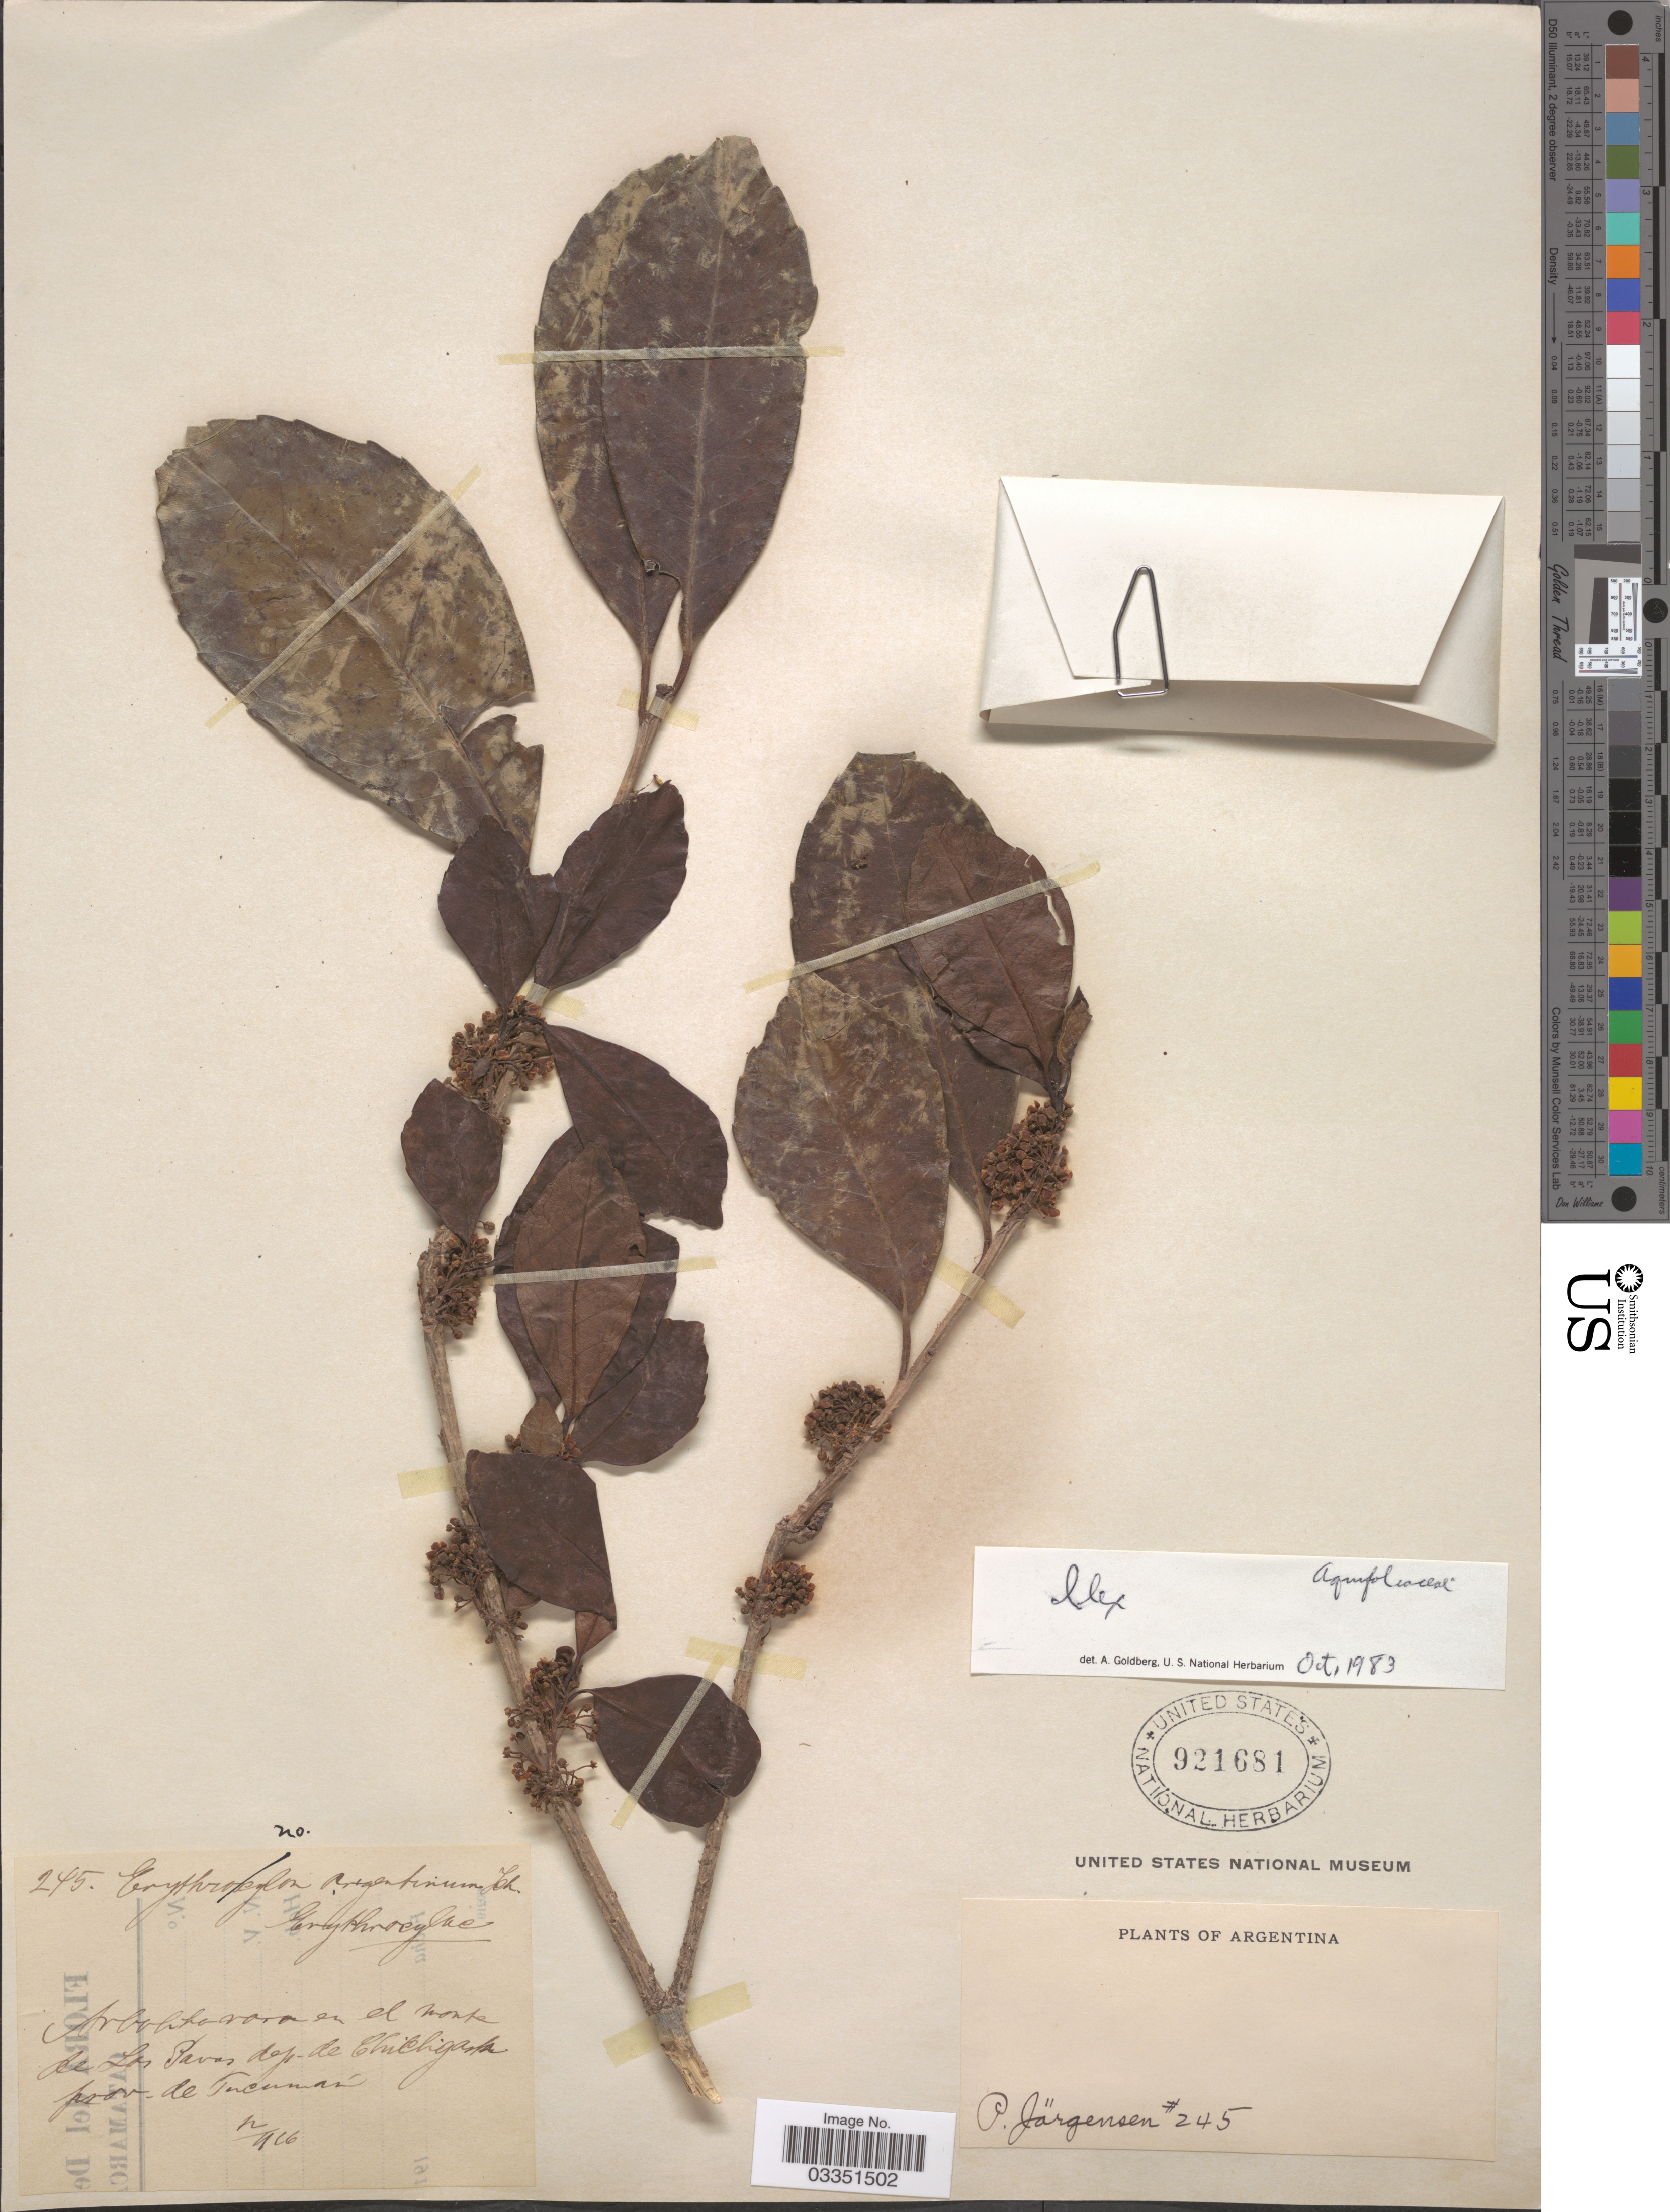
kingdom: Plantae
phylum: Tracheophyta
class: Magnoliopsida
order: Aquifoliales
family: Aquifoliaceae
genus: Ilex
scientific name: Ilex sp.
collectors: P. Jörgensen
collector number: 245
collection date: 1916-12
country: Argentina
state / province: Tucuman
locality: En el monte de Los Pavas, dep. de Chicligasta.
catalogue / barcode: US 921681